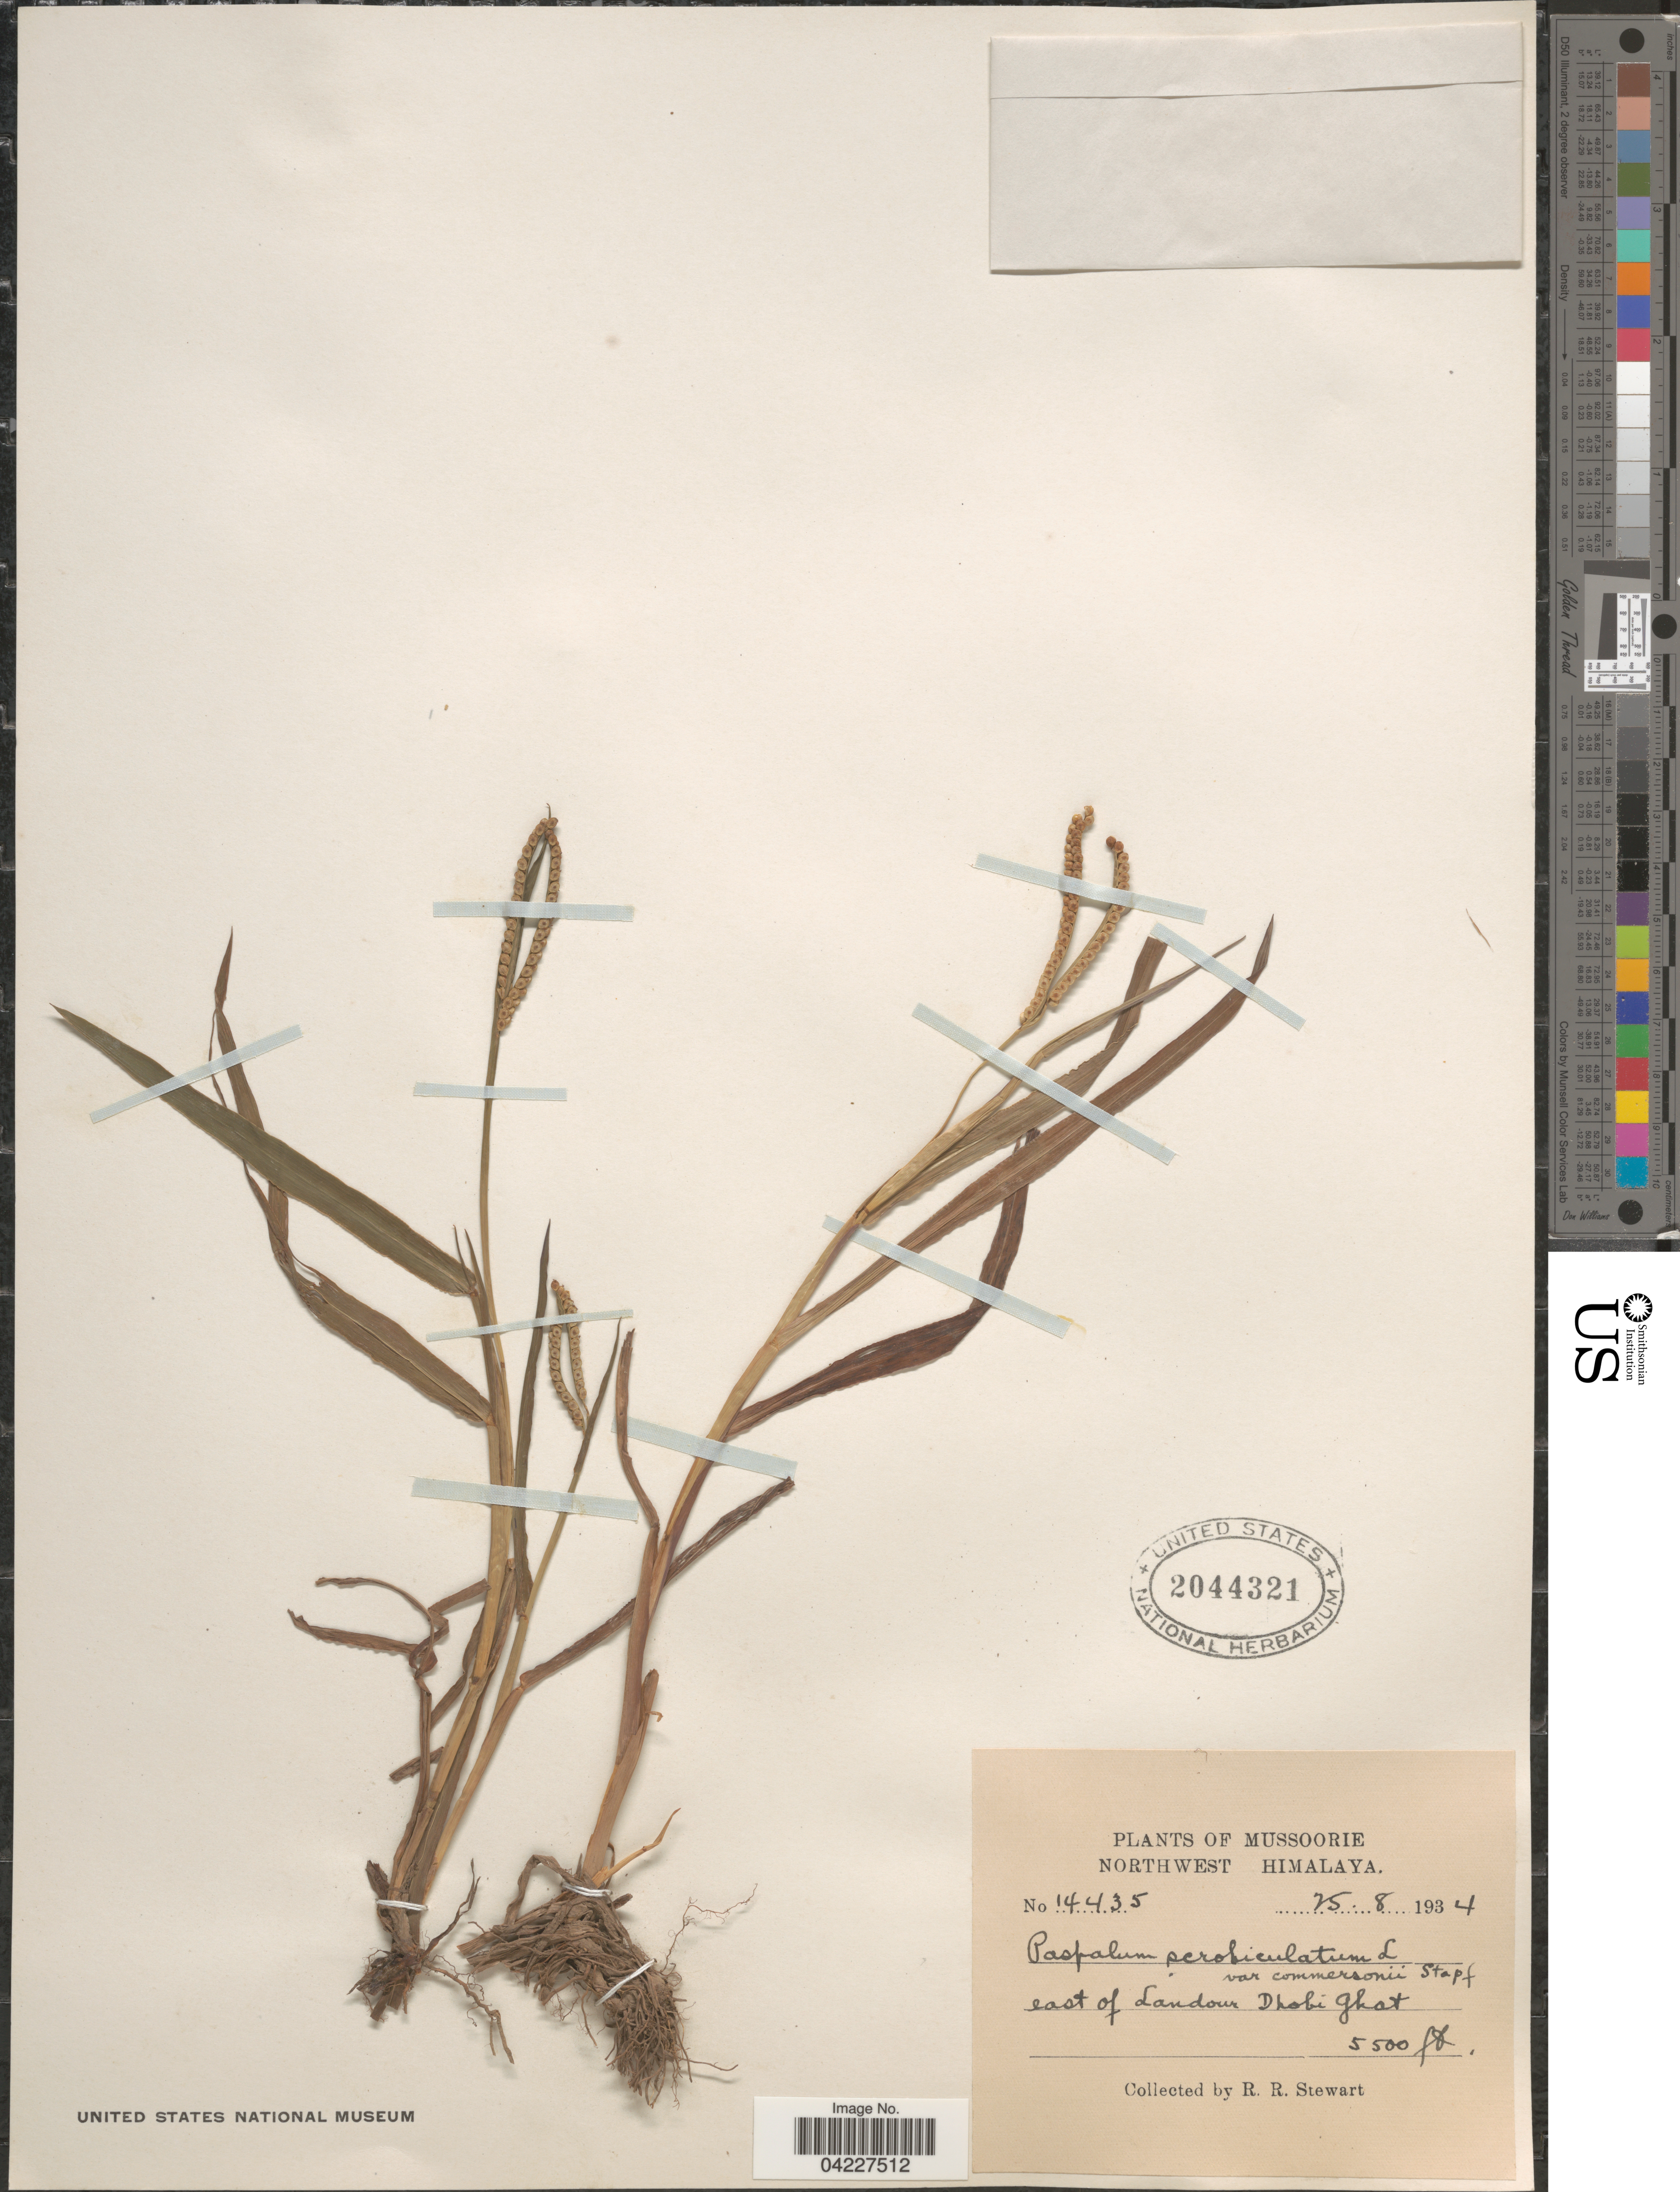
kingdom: Plantae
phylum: Tracheophyta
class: Liliopsida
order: Poales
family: Poaceae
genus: Paspalum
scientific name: Paspalum scrobiculatum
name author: L.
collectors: R. Stewart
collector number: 14435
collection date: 1934-08-25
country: India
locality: Mussoorie. Northwest Himalaya. East of Landour Dhobi Ghat.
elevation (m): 1676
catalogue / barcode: US 2044321